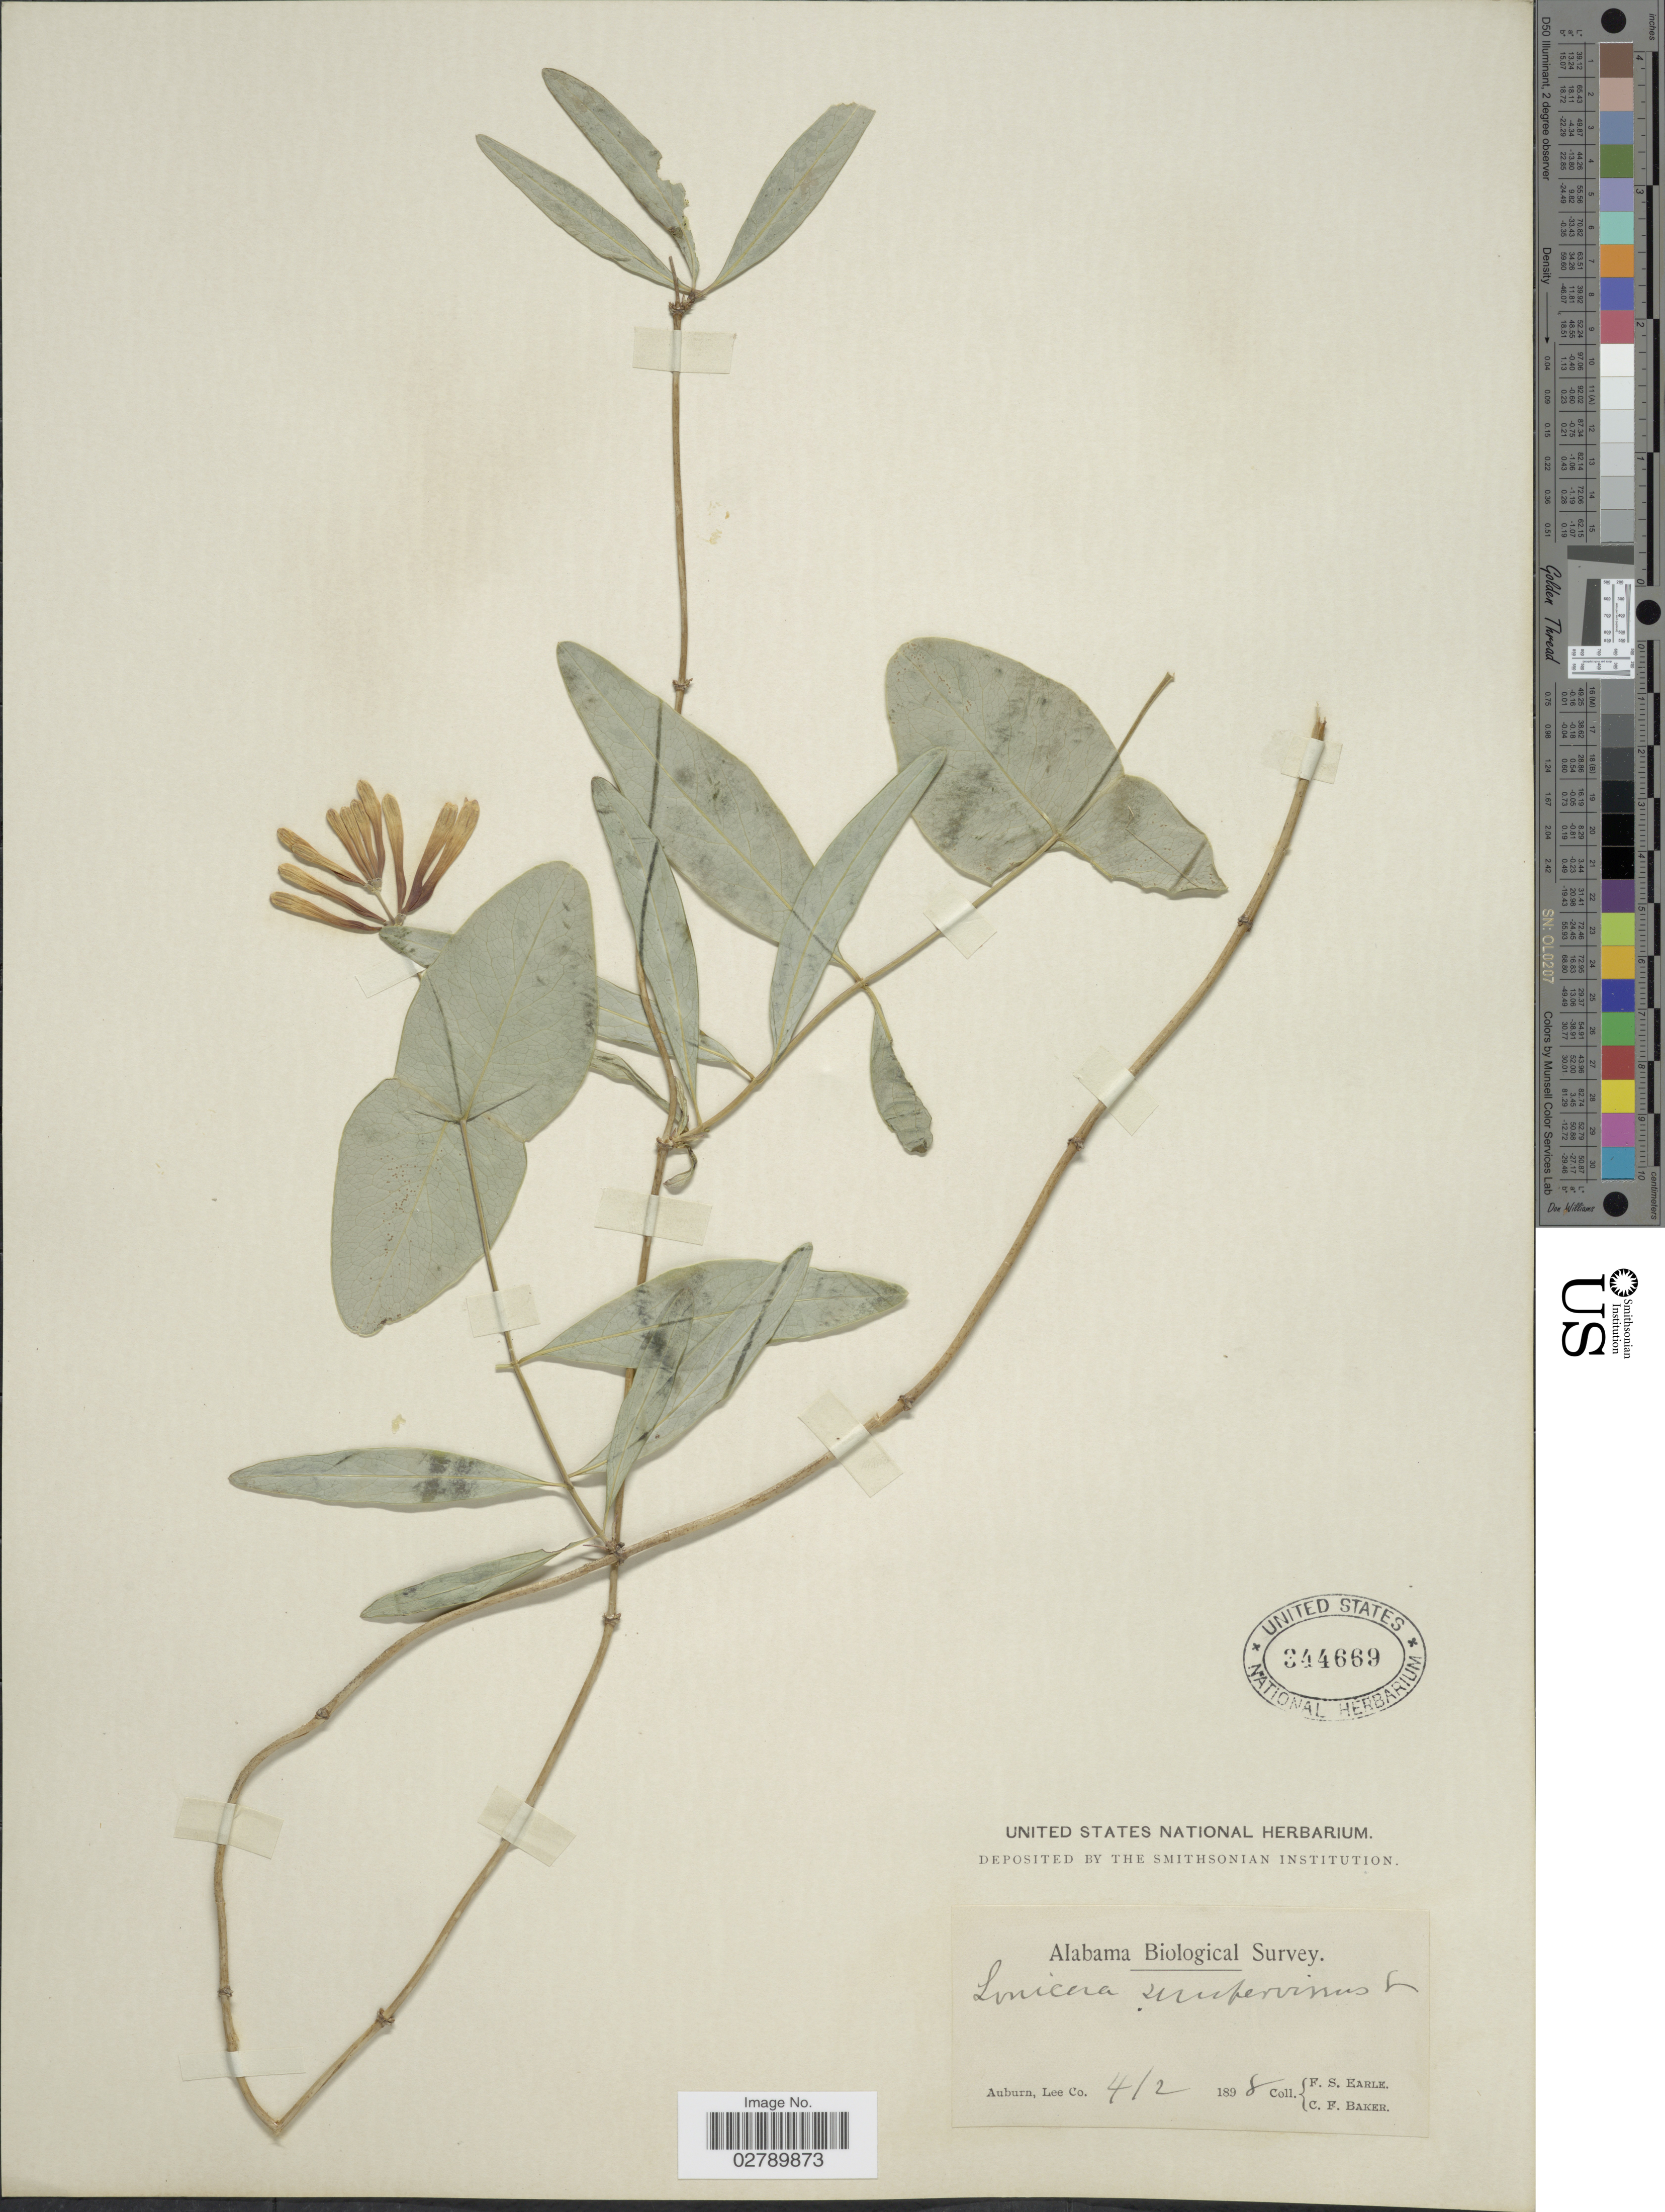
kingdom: Plantae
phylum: Tracheophyta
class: Magnoliopsida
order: Dipsacales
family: Caprifoliaceae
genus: Lonicera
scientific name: Lonicera sempervirens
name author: L.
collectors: F. S. Earle & C. F. Baker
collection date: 1898-04-02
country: United States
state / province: Alabama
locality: Auburn, Lee Co.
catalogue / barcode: US 344669